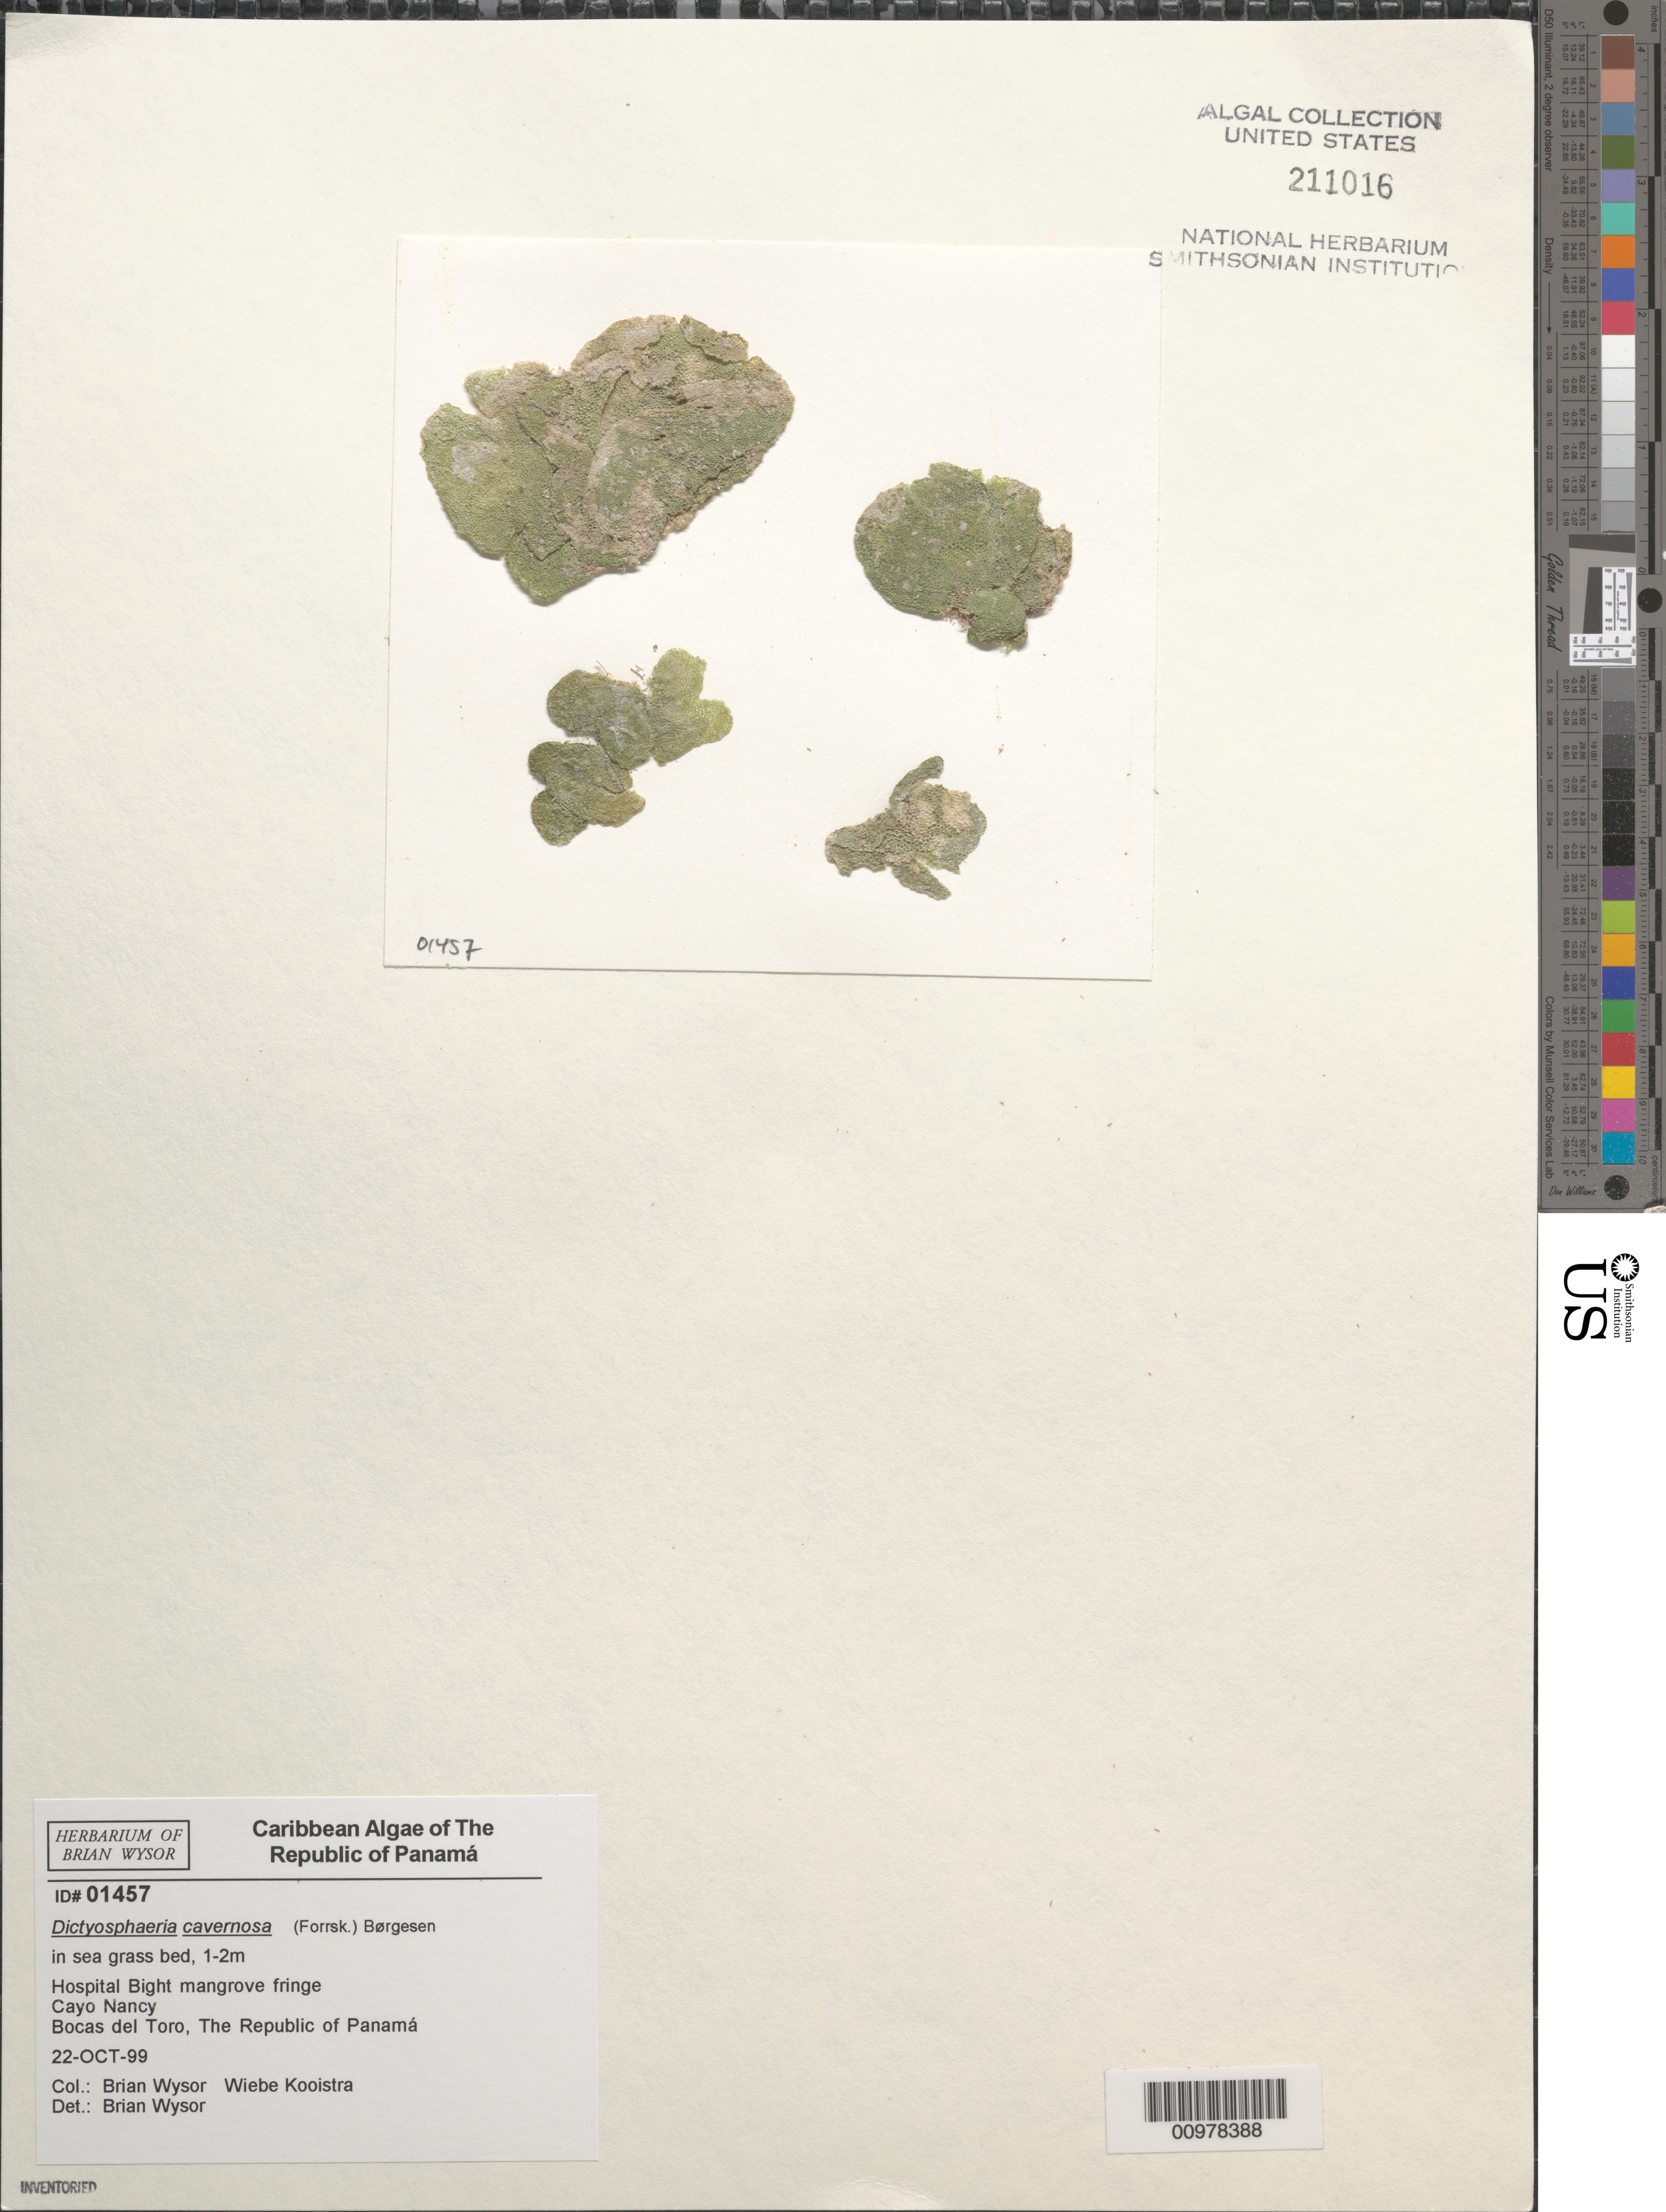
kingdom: Plantae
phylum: Chlorophyta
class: Ulvophyceae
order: Siphonocladales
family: Siphonocladaceae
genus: Dictyosphaeria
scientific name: Dictyosphaeria cavernosa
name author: (Forssk.) Børgesen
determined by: Wysor, B.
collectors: B. Wysor & W. Kooistra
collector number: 01457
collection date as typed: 22 Oct 1999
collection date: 1999-10-22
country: Panama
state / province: Bocas del Toro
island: Cayo Nancy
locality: Hospital Bight mangrove fringe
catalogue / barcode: US 211016